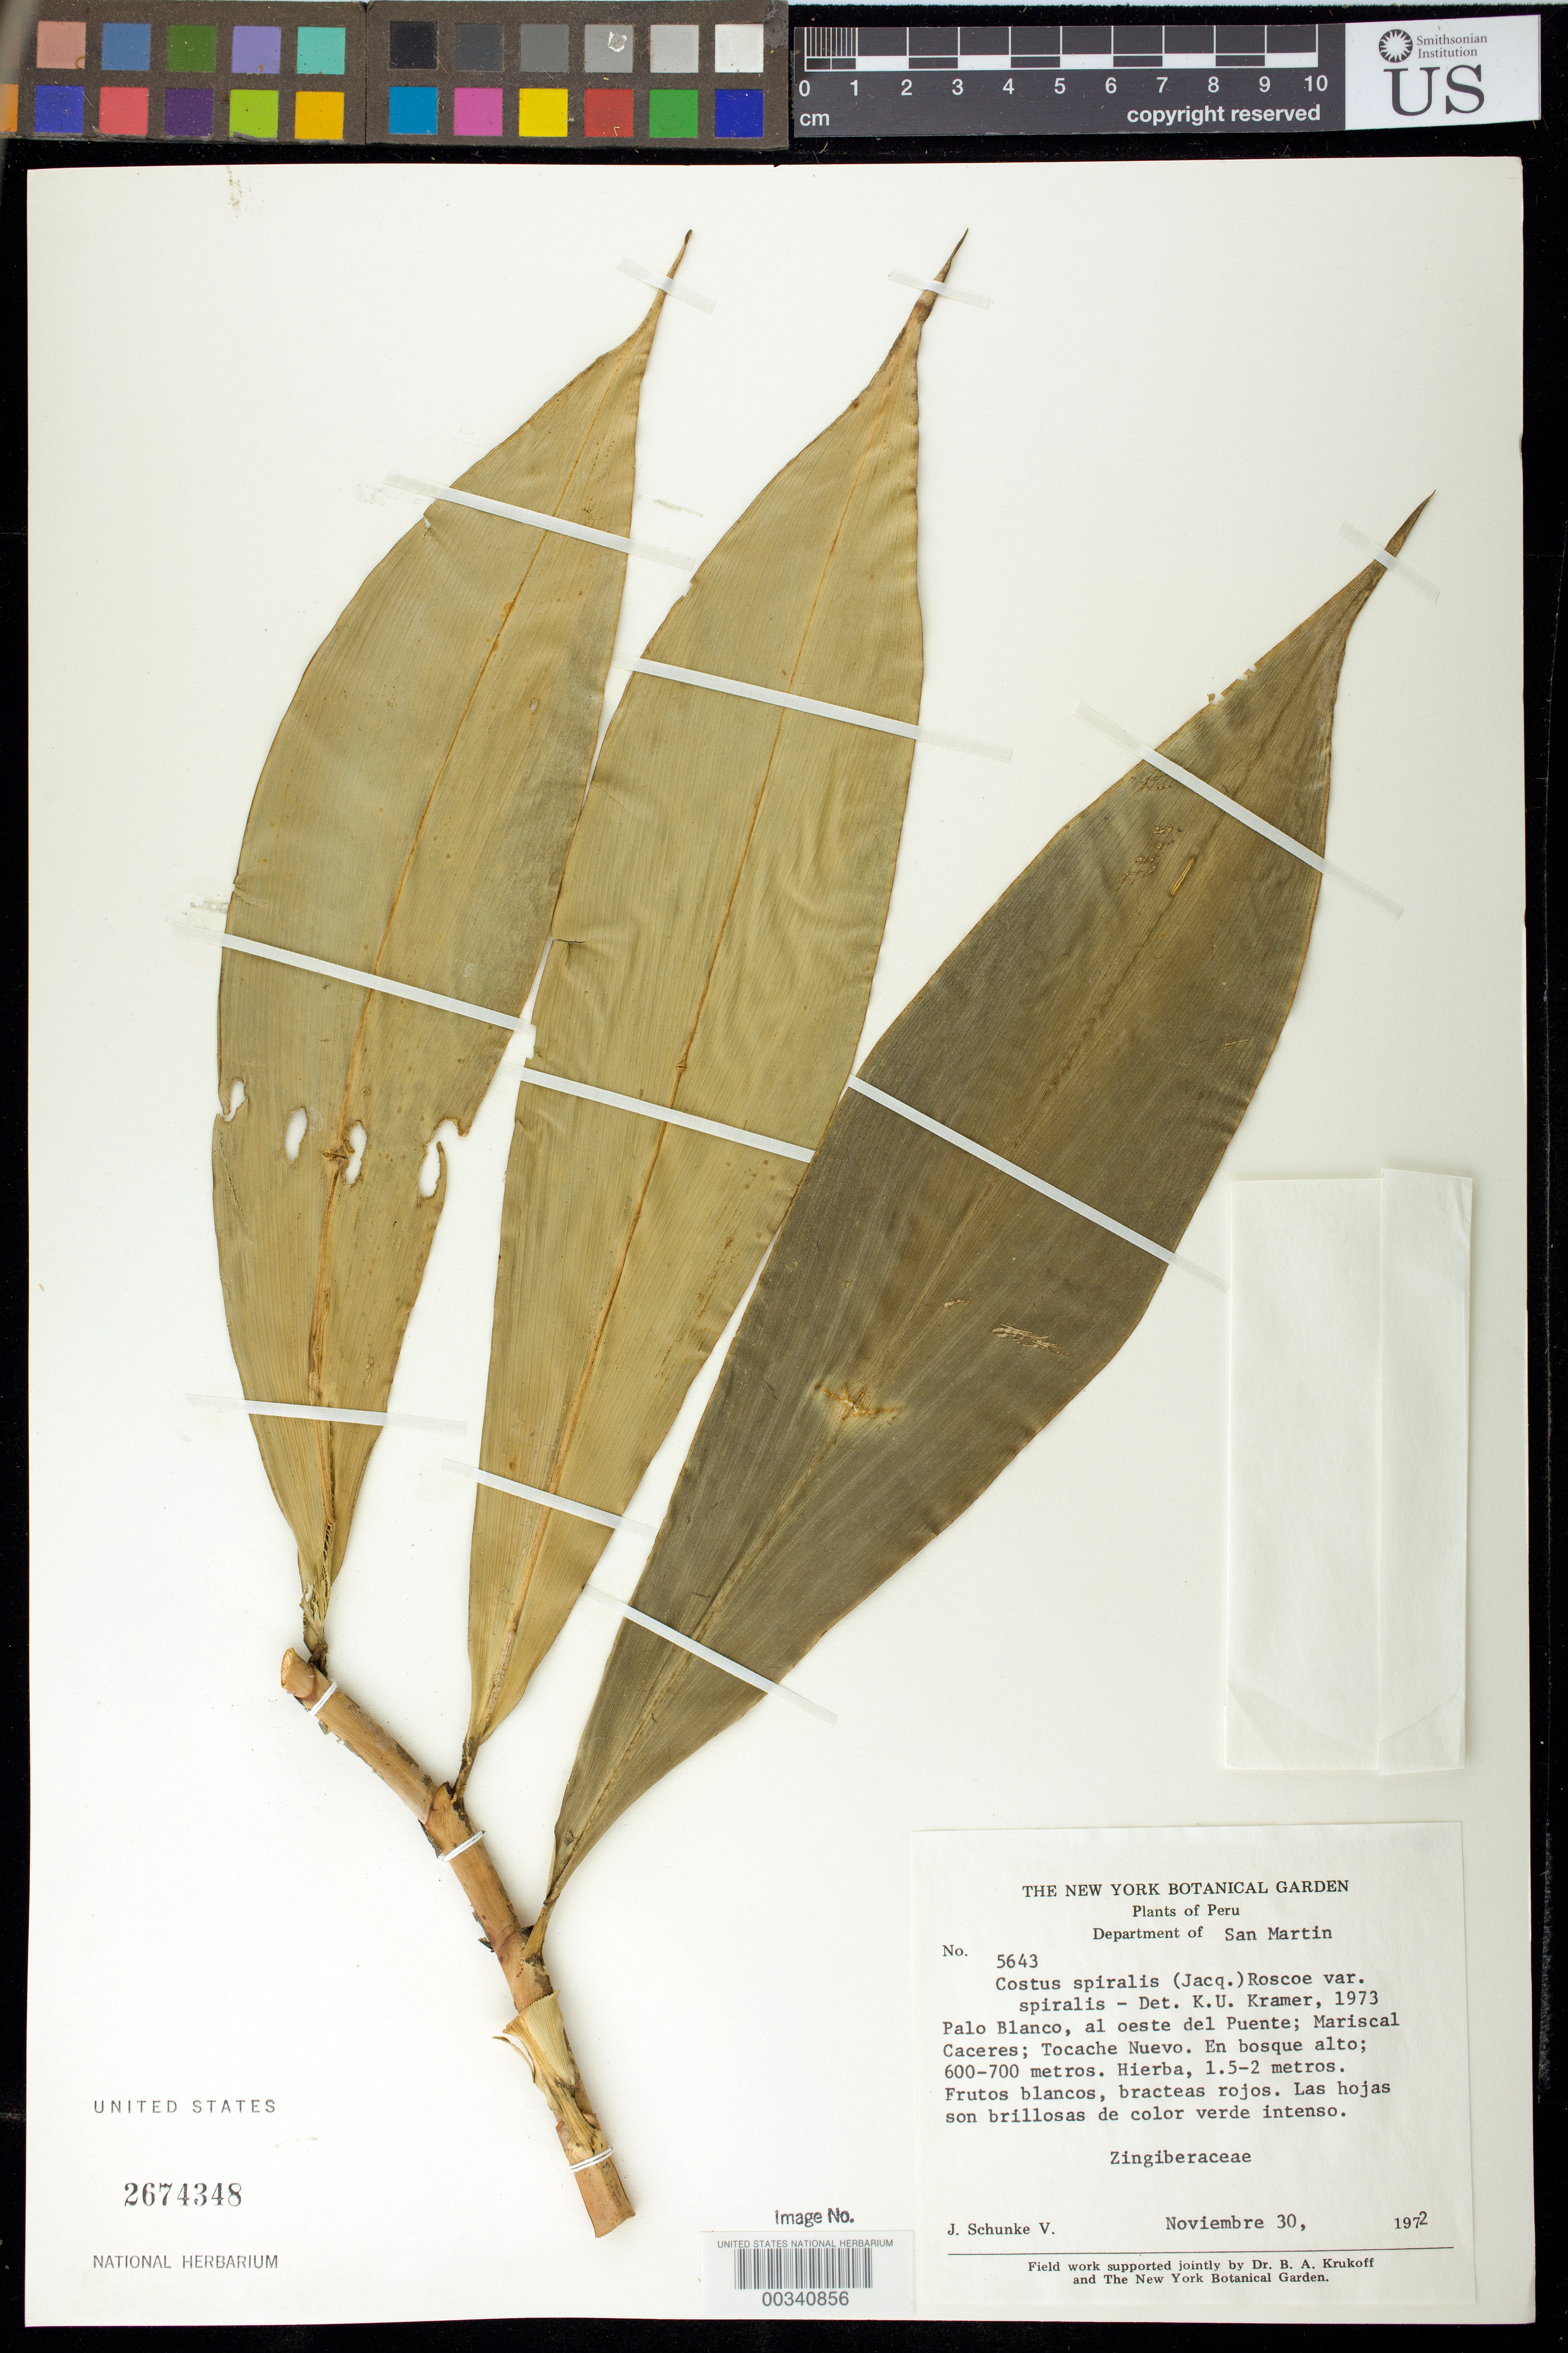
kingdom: Plantae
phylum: Tracheophyta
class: Liliopsida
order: Zingiberales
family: Costaceae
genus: Costus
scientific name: Costus spiralis var. spiralis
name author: (Jacq.) Roscoe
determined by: Kramer, K. U.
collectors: J. Schunke Vigo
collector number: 5643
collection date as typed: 30 Nov 1972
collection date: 1972-11-30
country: Peru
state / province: San Martín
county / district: Mariscal Cáceres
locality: Palo blanco, al oeste del puente; tocache nuevo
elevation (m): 600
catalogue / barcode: US 2674348